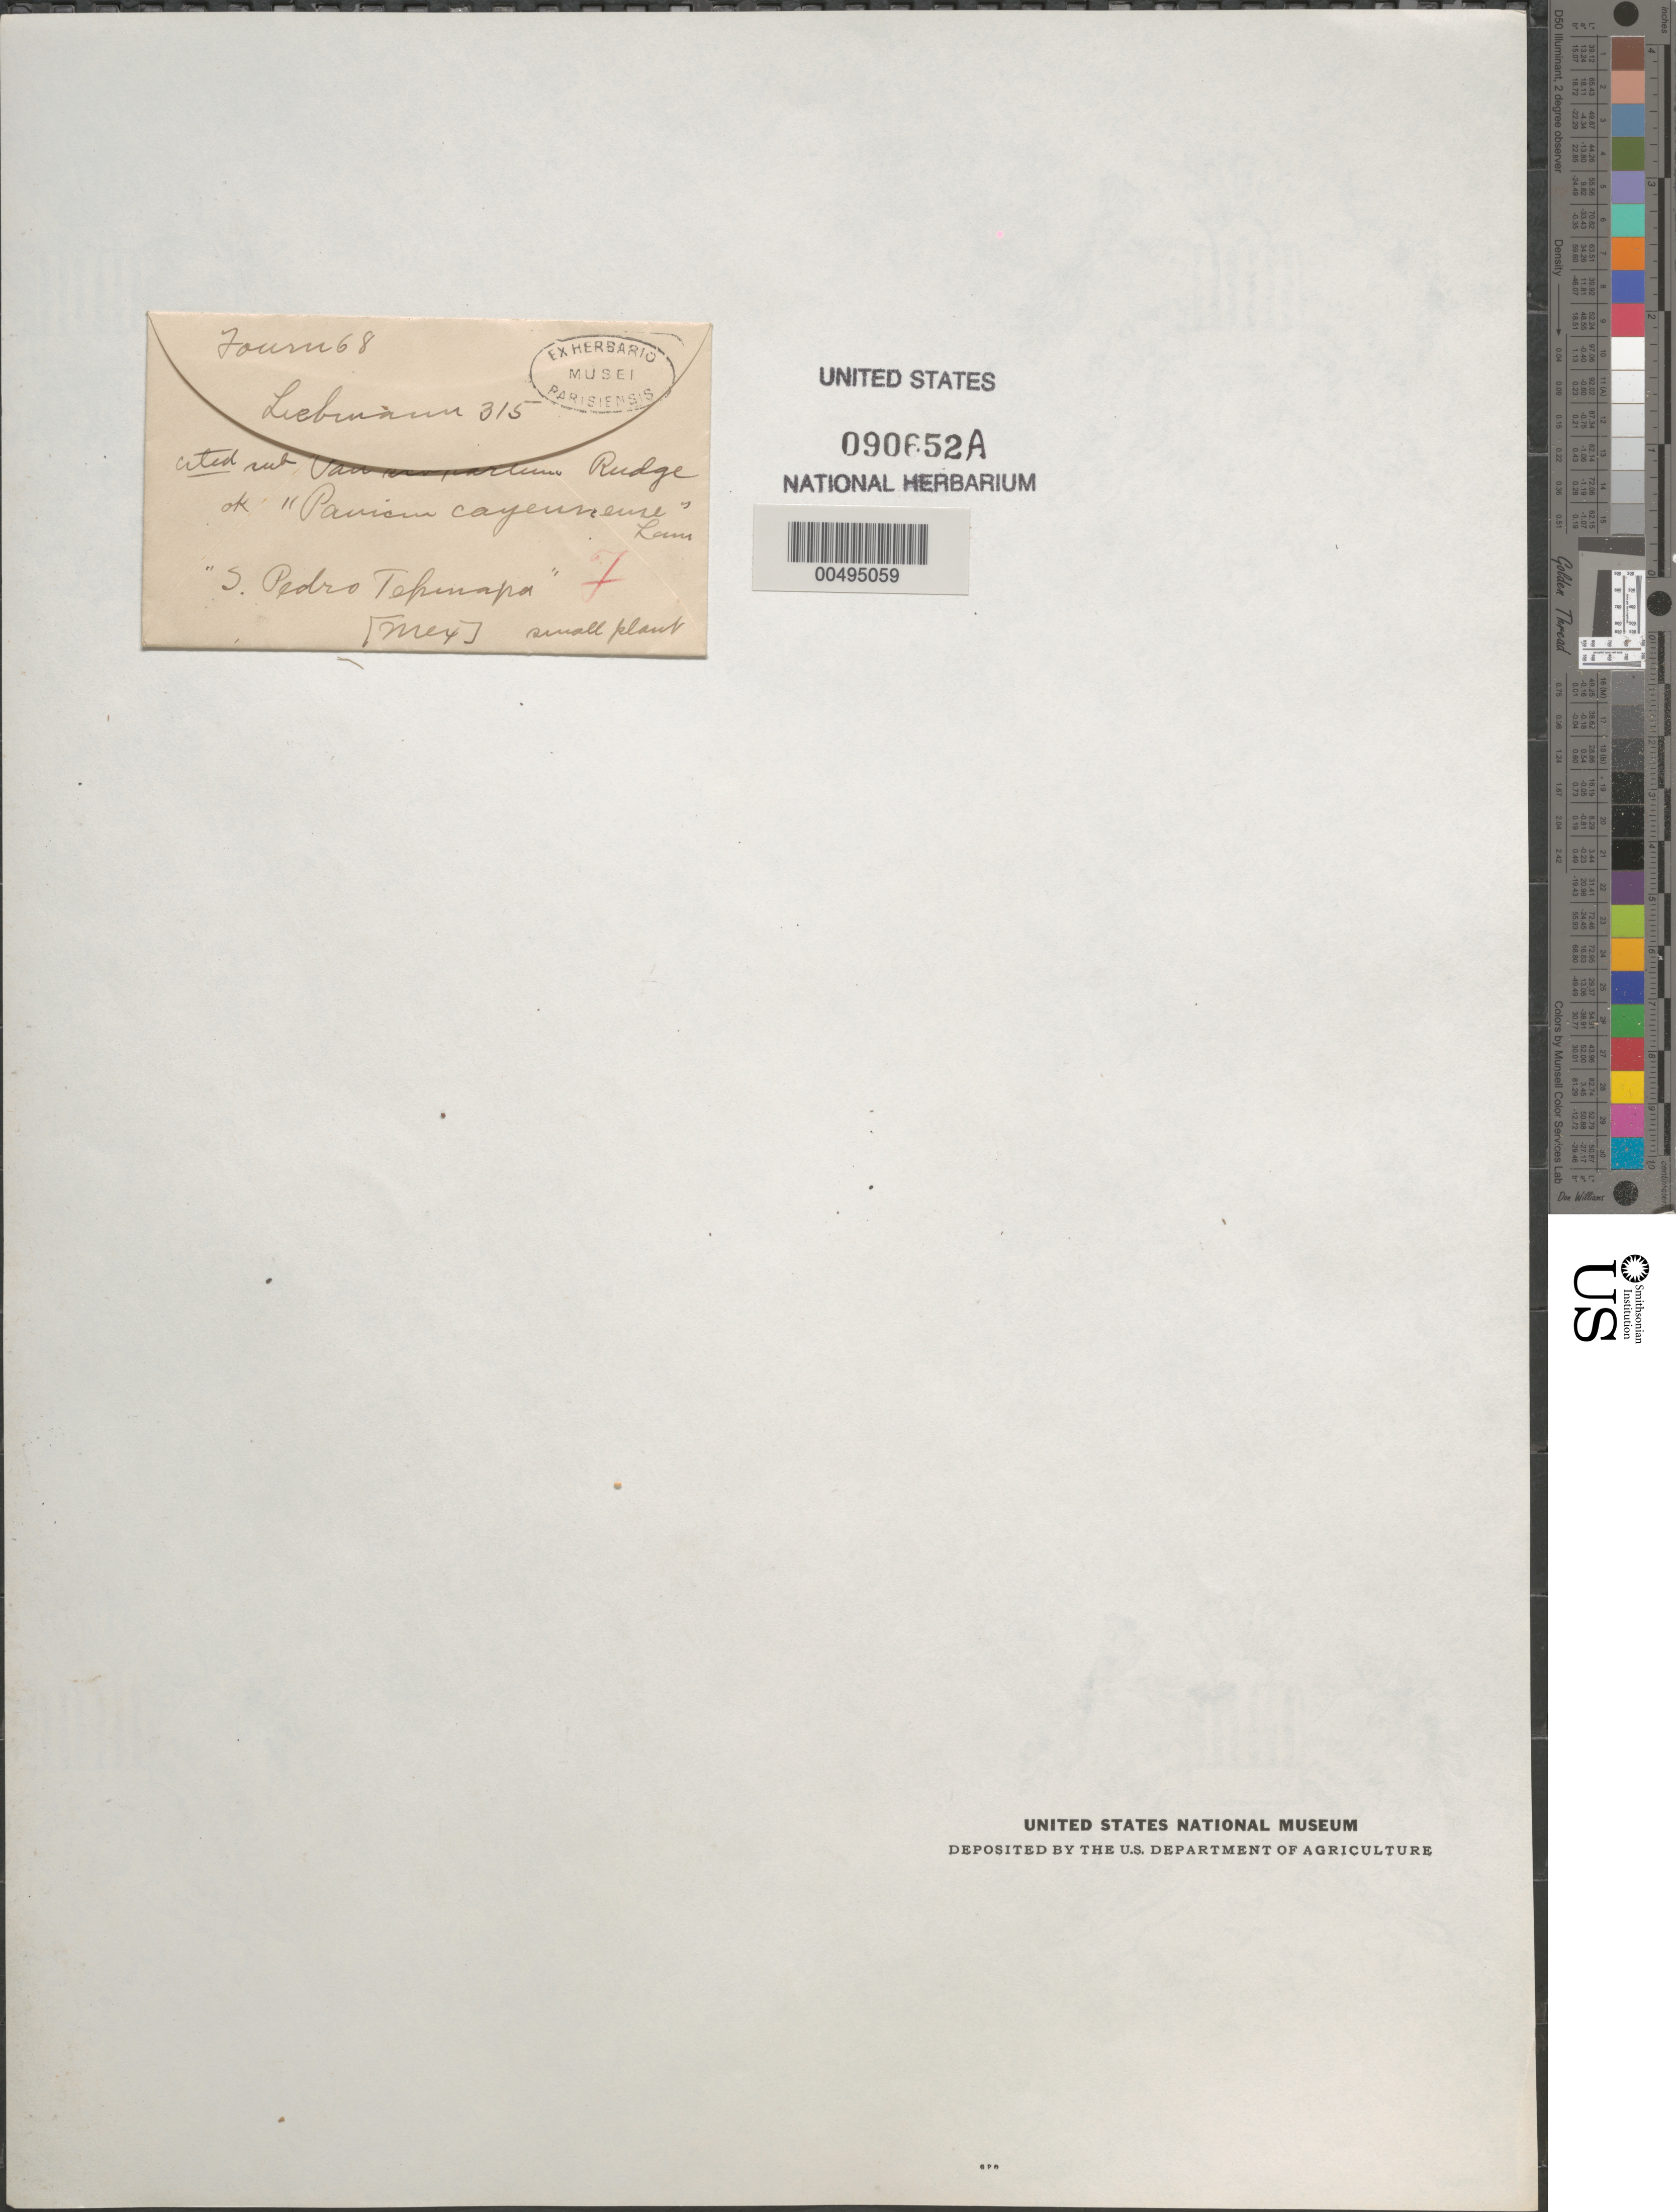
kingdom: Plantae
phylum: Tracheophyta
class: Liliopsida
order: Poales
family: Poaceae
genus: Panicum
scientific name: Panicum cayennense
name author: Lam.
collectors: -- Fourn. & F. M. Liebmann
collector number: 68/315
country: Mexico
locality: S. padro Tepmapa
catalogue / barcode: US 90652A